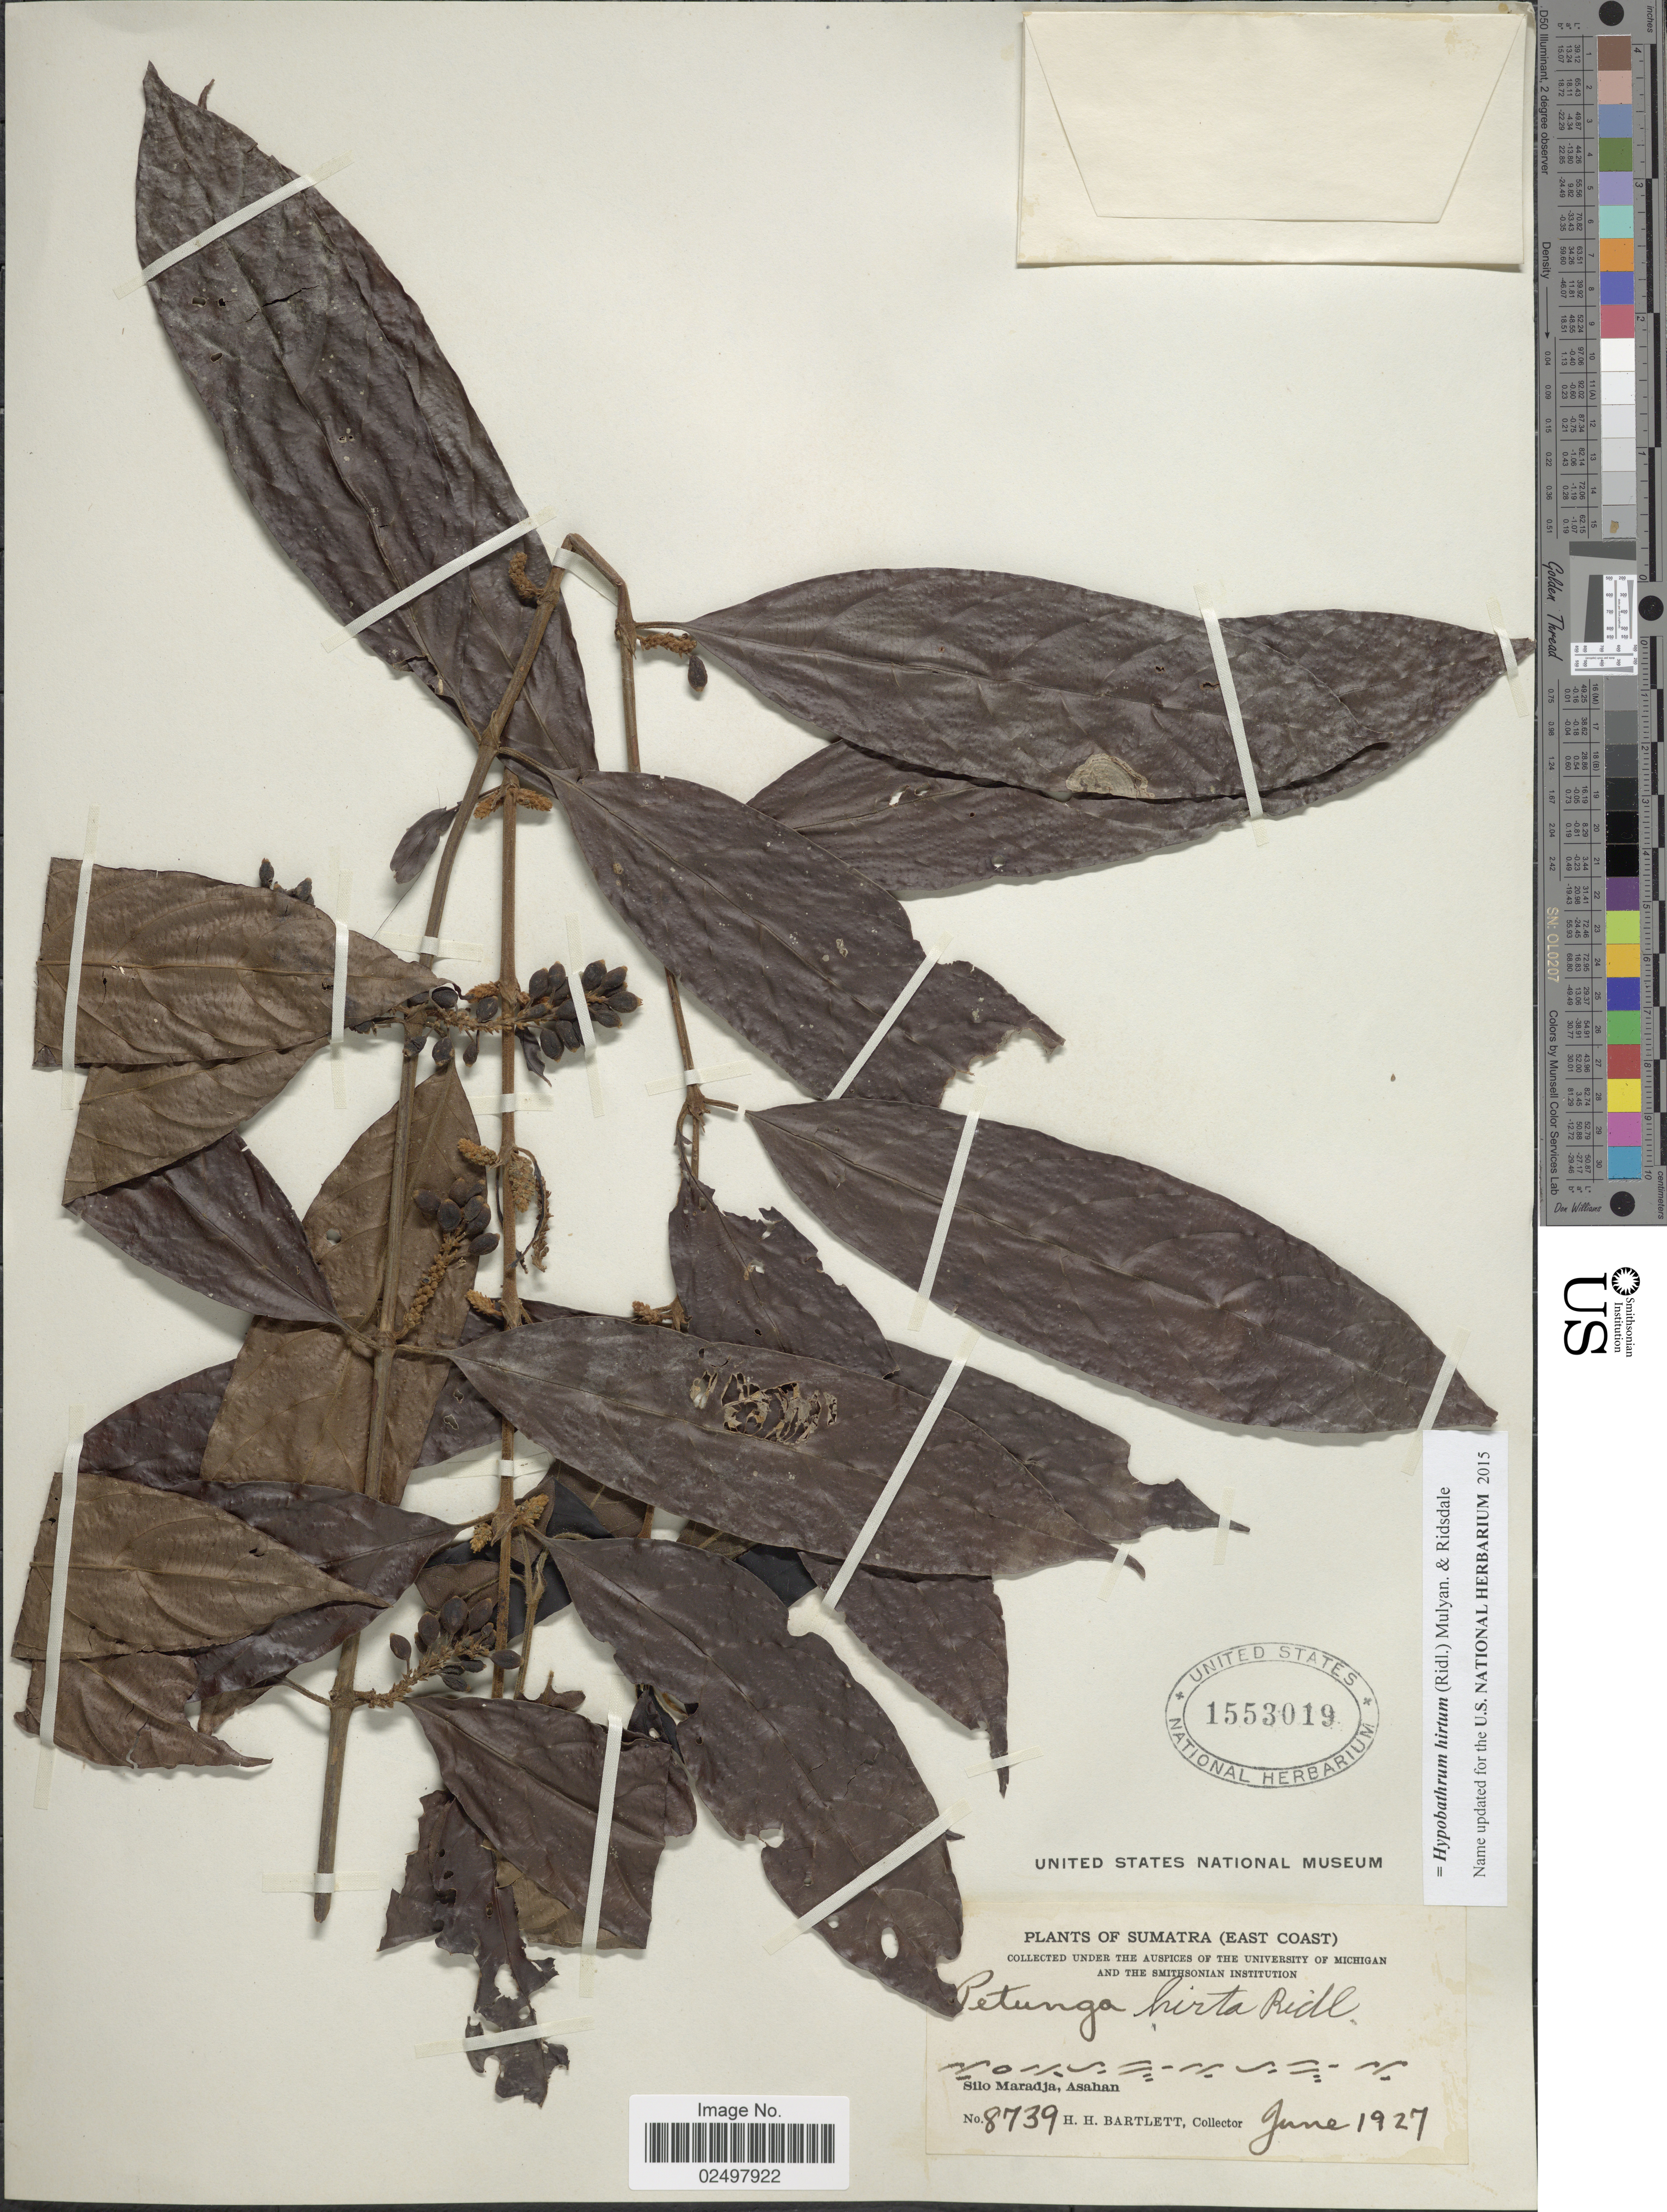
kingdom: Plantae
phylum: Tracheophyta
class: Magnoliopsida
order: Gentianales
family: Rubiaceae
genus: Hypobathrum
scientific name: Hypobathrum hirtum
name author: (Ridl.) Mulyan. & Ridsdale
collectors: H. H. Bartlett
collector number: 8739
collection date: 1927-06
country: Indonesia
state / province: Sumatra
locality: (East Coast), Silo Maradja, Asahan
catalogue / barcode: US 1553019